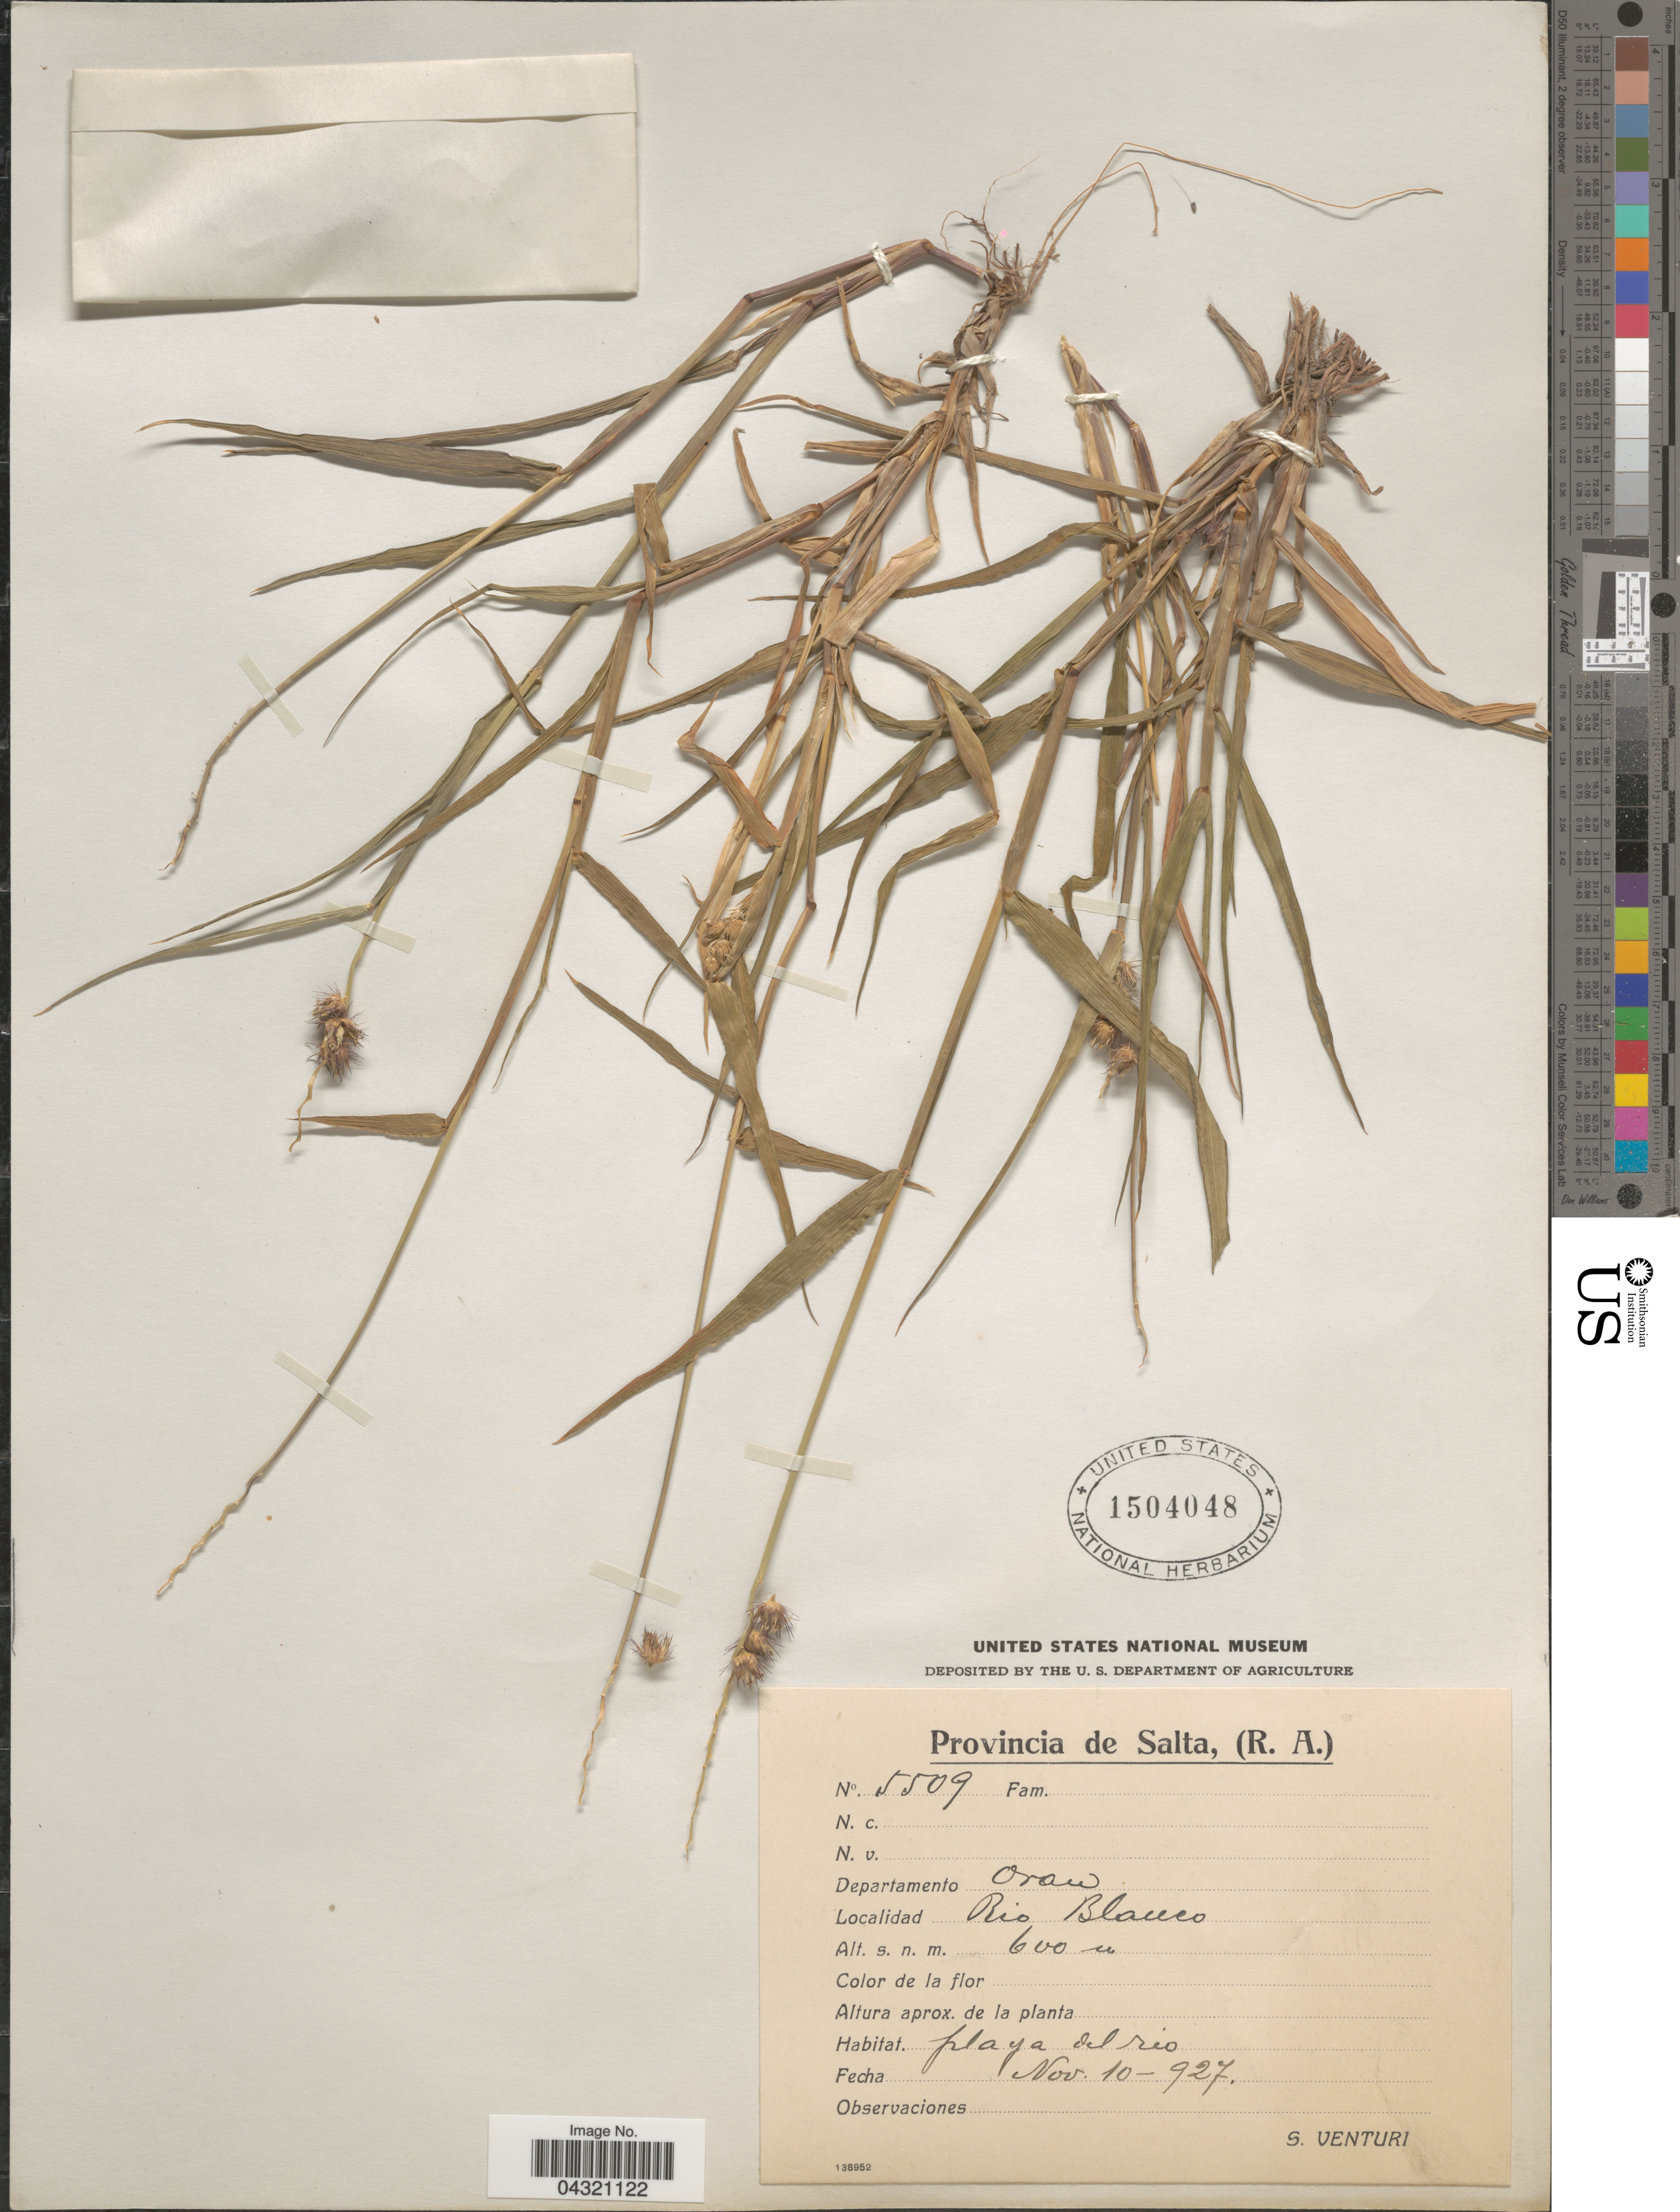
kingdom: Plantae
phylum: Tracheophyta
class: Liliopsida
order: Poales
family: Poaceae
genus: Cenchrus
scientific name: Cenchrus echinatus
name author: L.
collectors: S. Venturi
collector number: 5509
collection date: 1927-11-10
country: Argentina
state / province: Salta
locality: Departamento Oran. Rio Blanco.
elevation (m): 600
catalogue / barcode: US 1504048